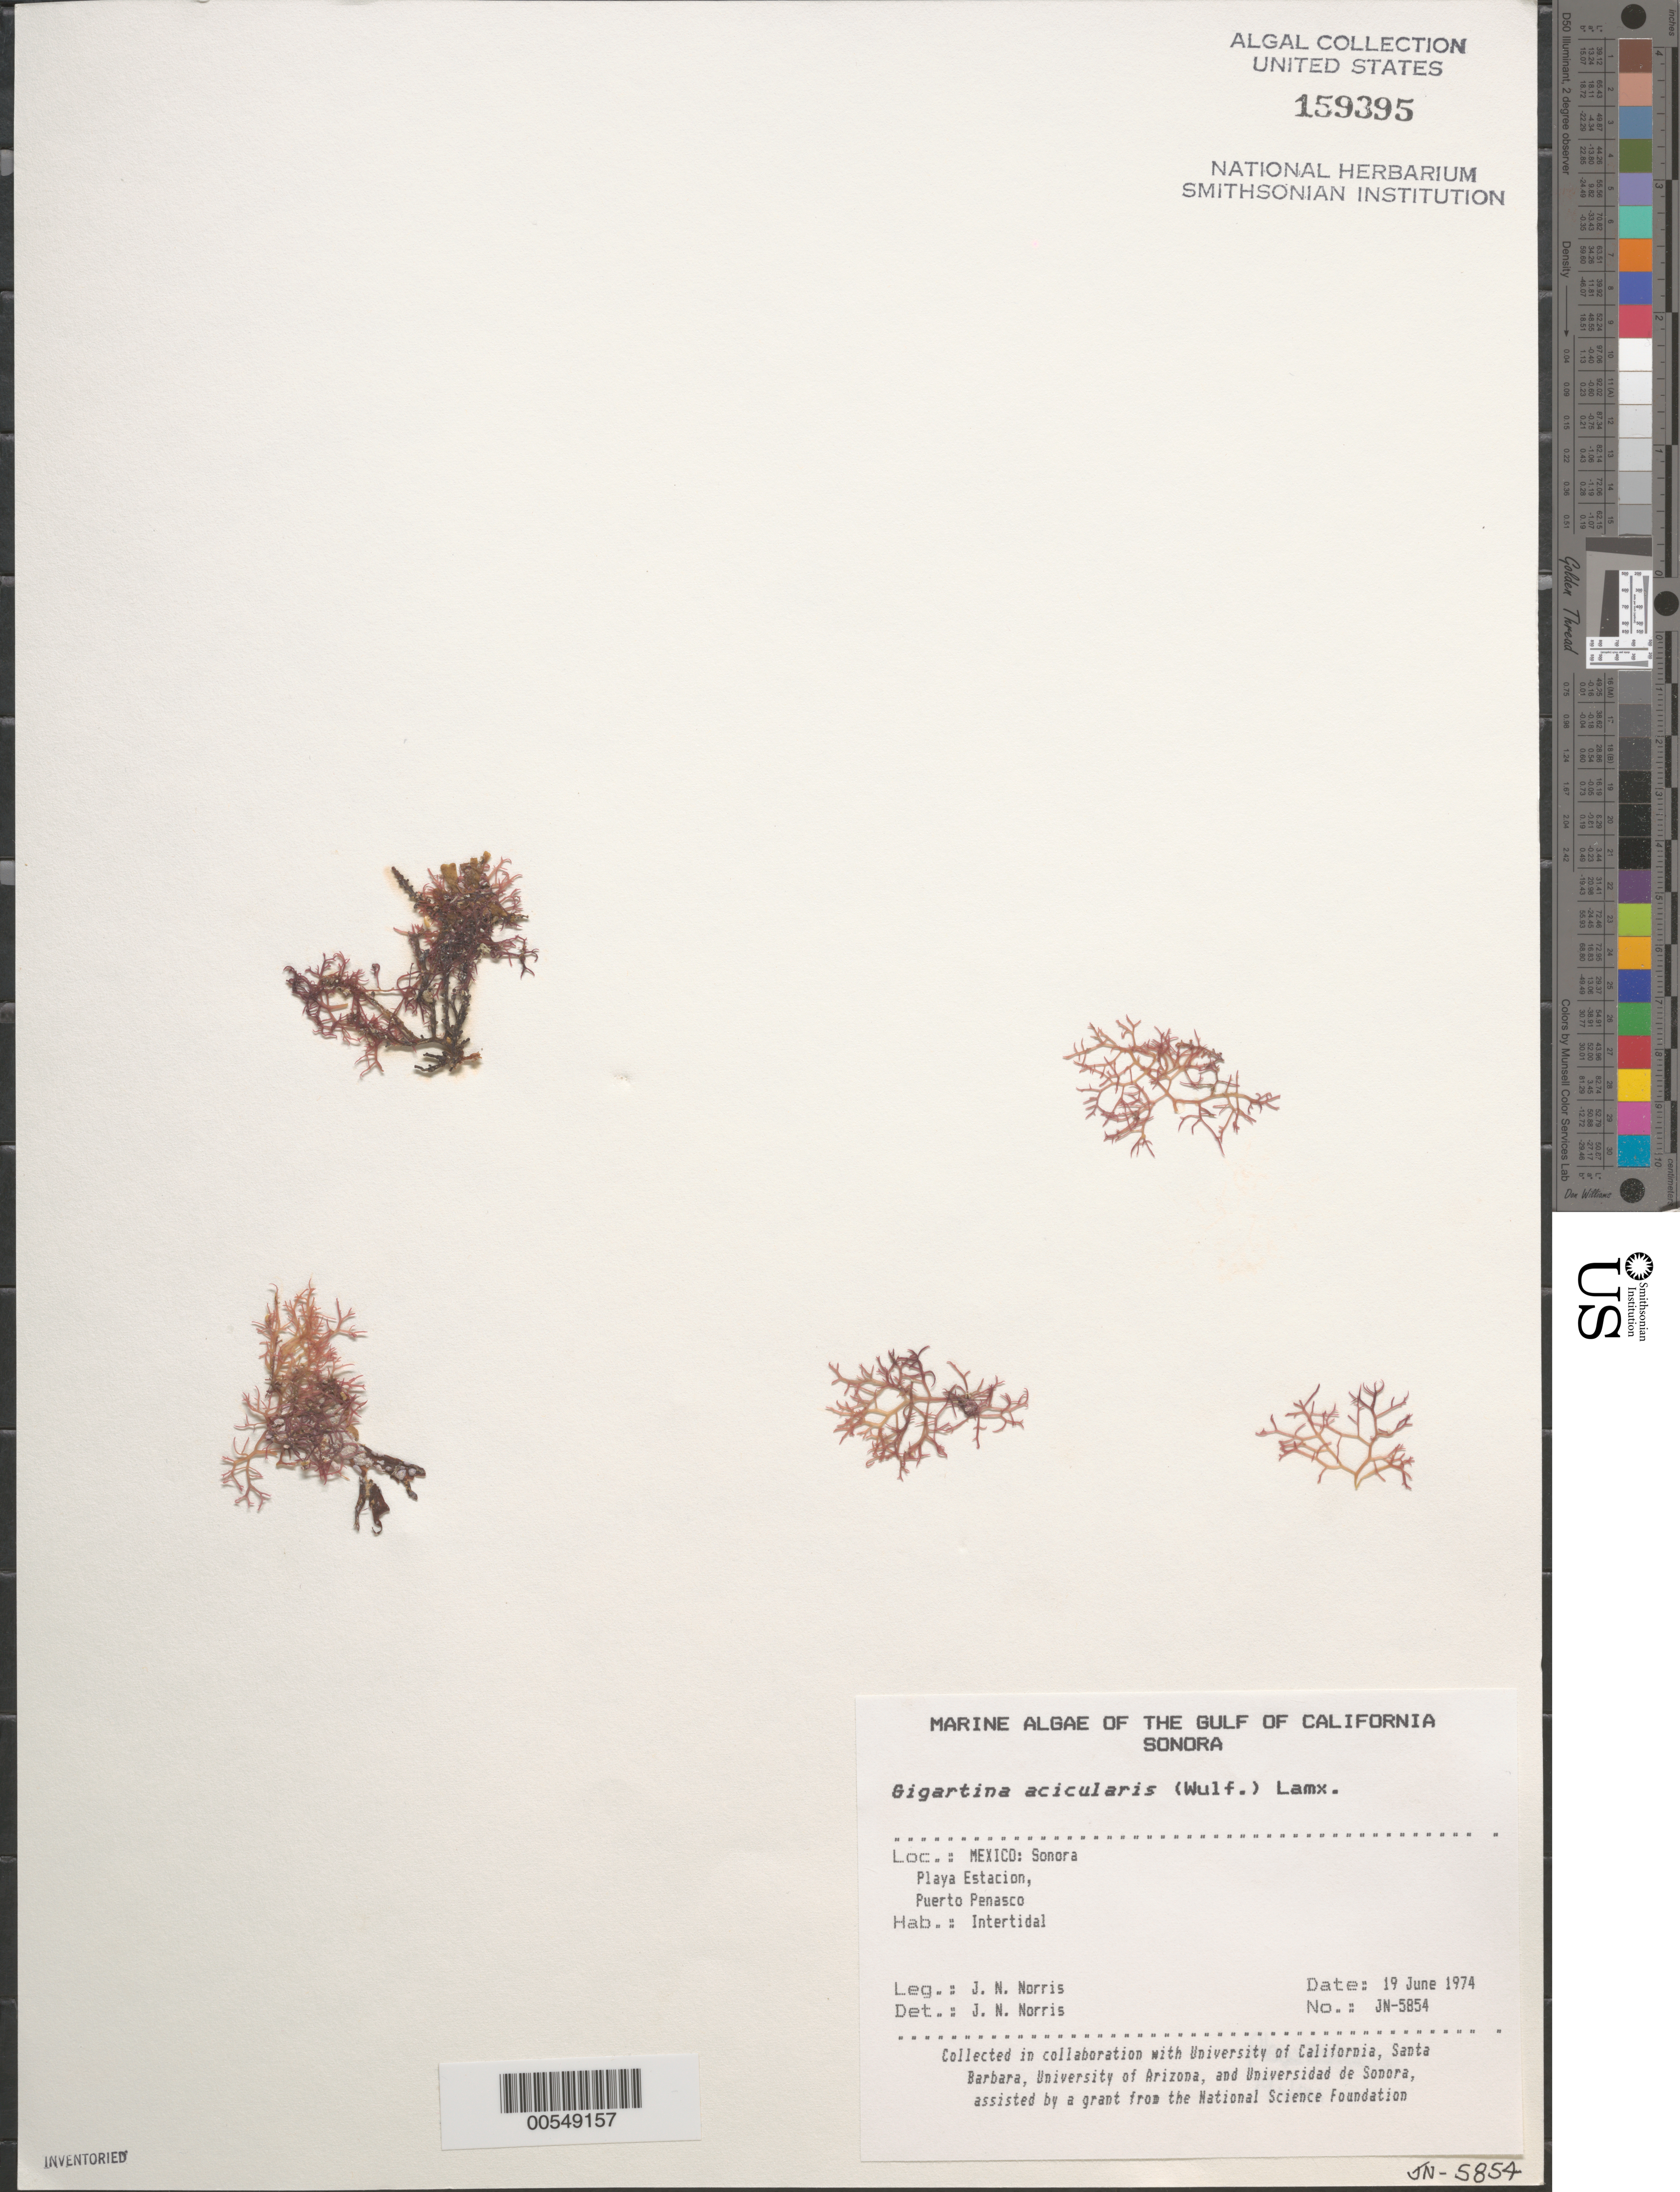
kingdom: Plantae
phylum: Rhodophyta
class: Florideophyceae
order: Gigartinales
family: Gigartinaceae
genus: Chondracanthus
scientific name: Chondracanthus acicularis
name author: (Roth) Fredericq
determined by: Algae name updating Project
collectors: J. N. Norris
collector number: JN-5854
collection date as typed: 19 Jun 1974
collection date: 1974-06-19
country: Mexico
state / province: Sonora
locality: Playa Estacion, Puerto Penasco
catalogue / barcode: US 159395